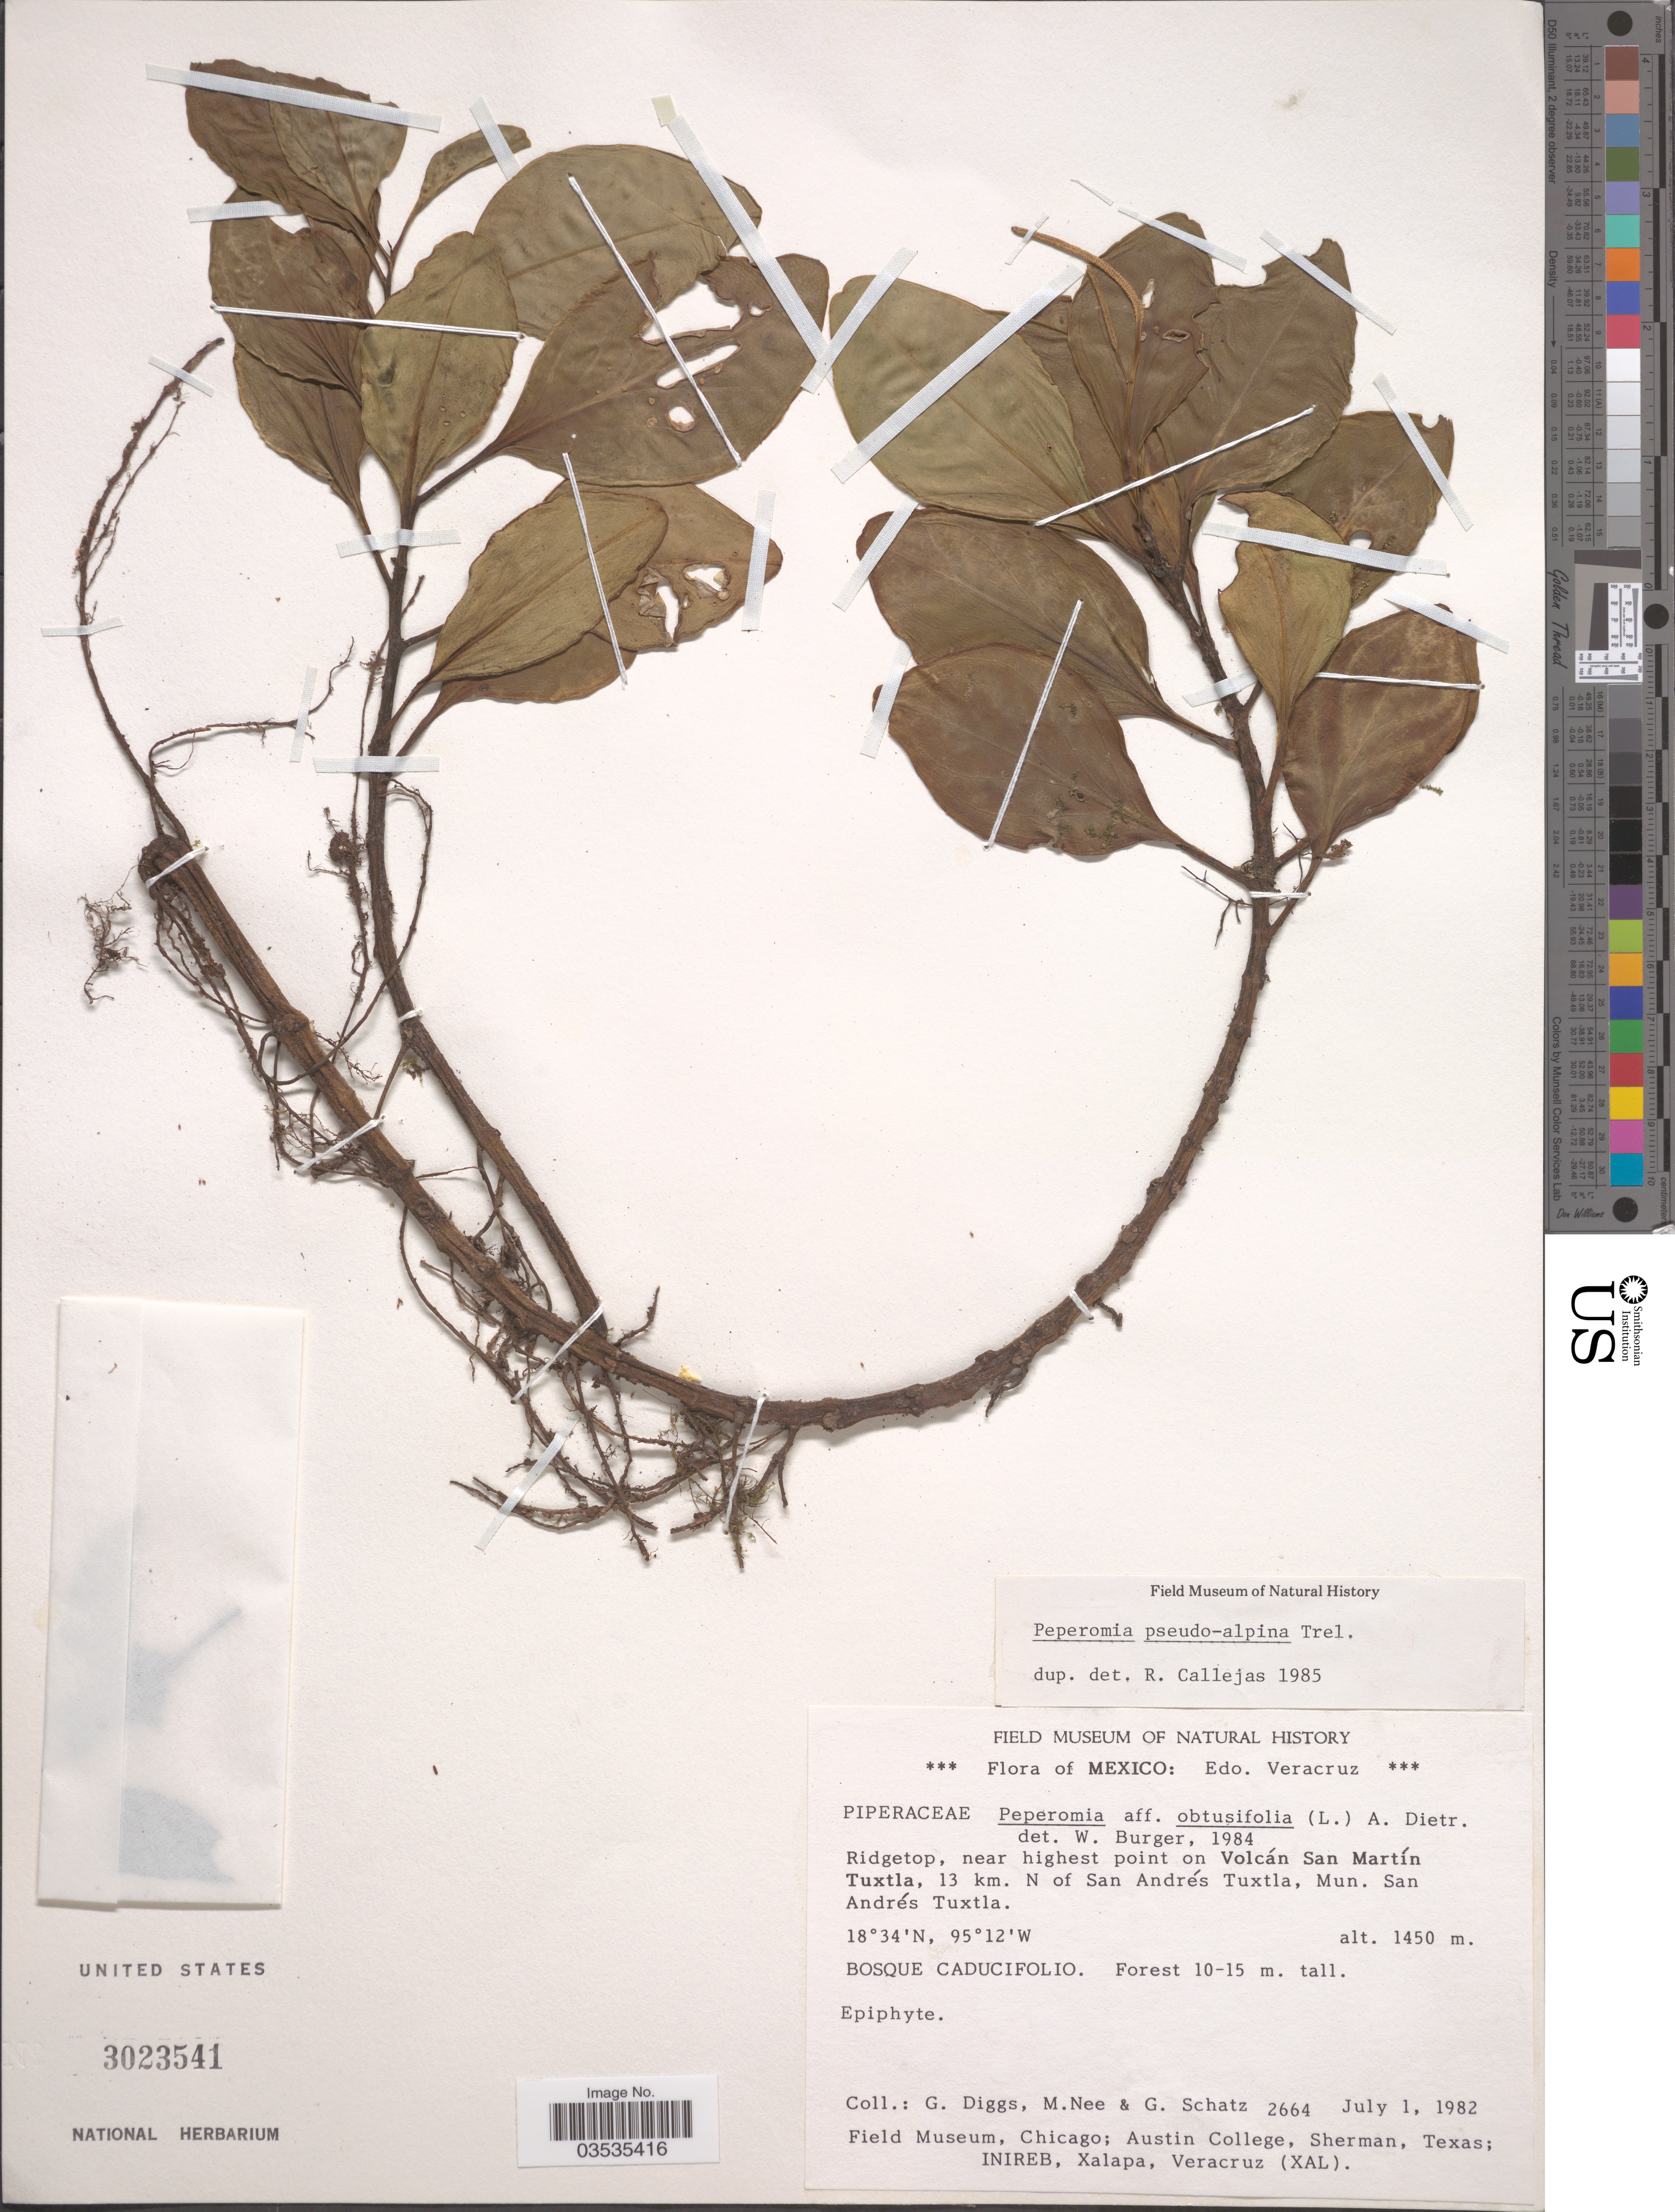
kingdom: Plantae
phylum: Tracheophyta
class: Magnoliopsida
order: Piperales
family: Piperaceae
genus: Peperomia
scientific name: Peperomia obtusifolia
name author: (L.) A. Dietr.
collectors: G. Diggs, M. Nee & G. C. Schatz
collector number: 2664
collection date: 1982-07-01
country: Mexico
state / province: Veracruz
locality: Edo. veracruz. Ridgetop, near highest point on Volcán San Martín Tuxtla, 13 km. N of San Andrés Tuxtla, Mun. San Andrés Tuxtla.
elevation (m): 1450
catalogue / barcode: US 3023541